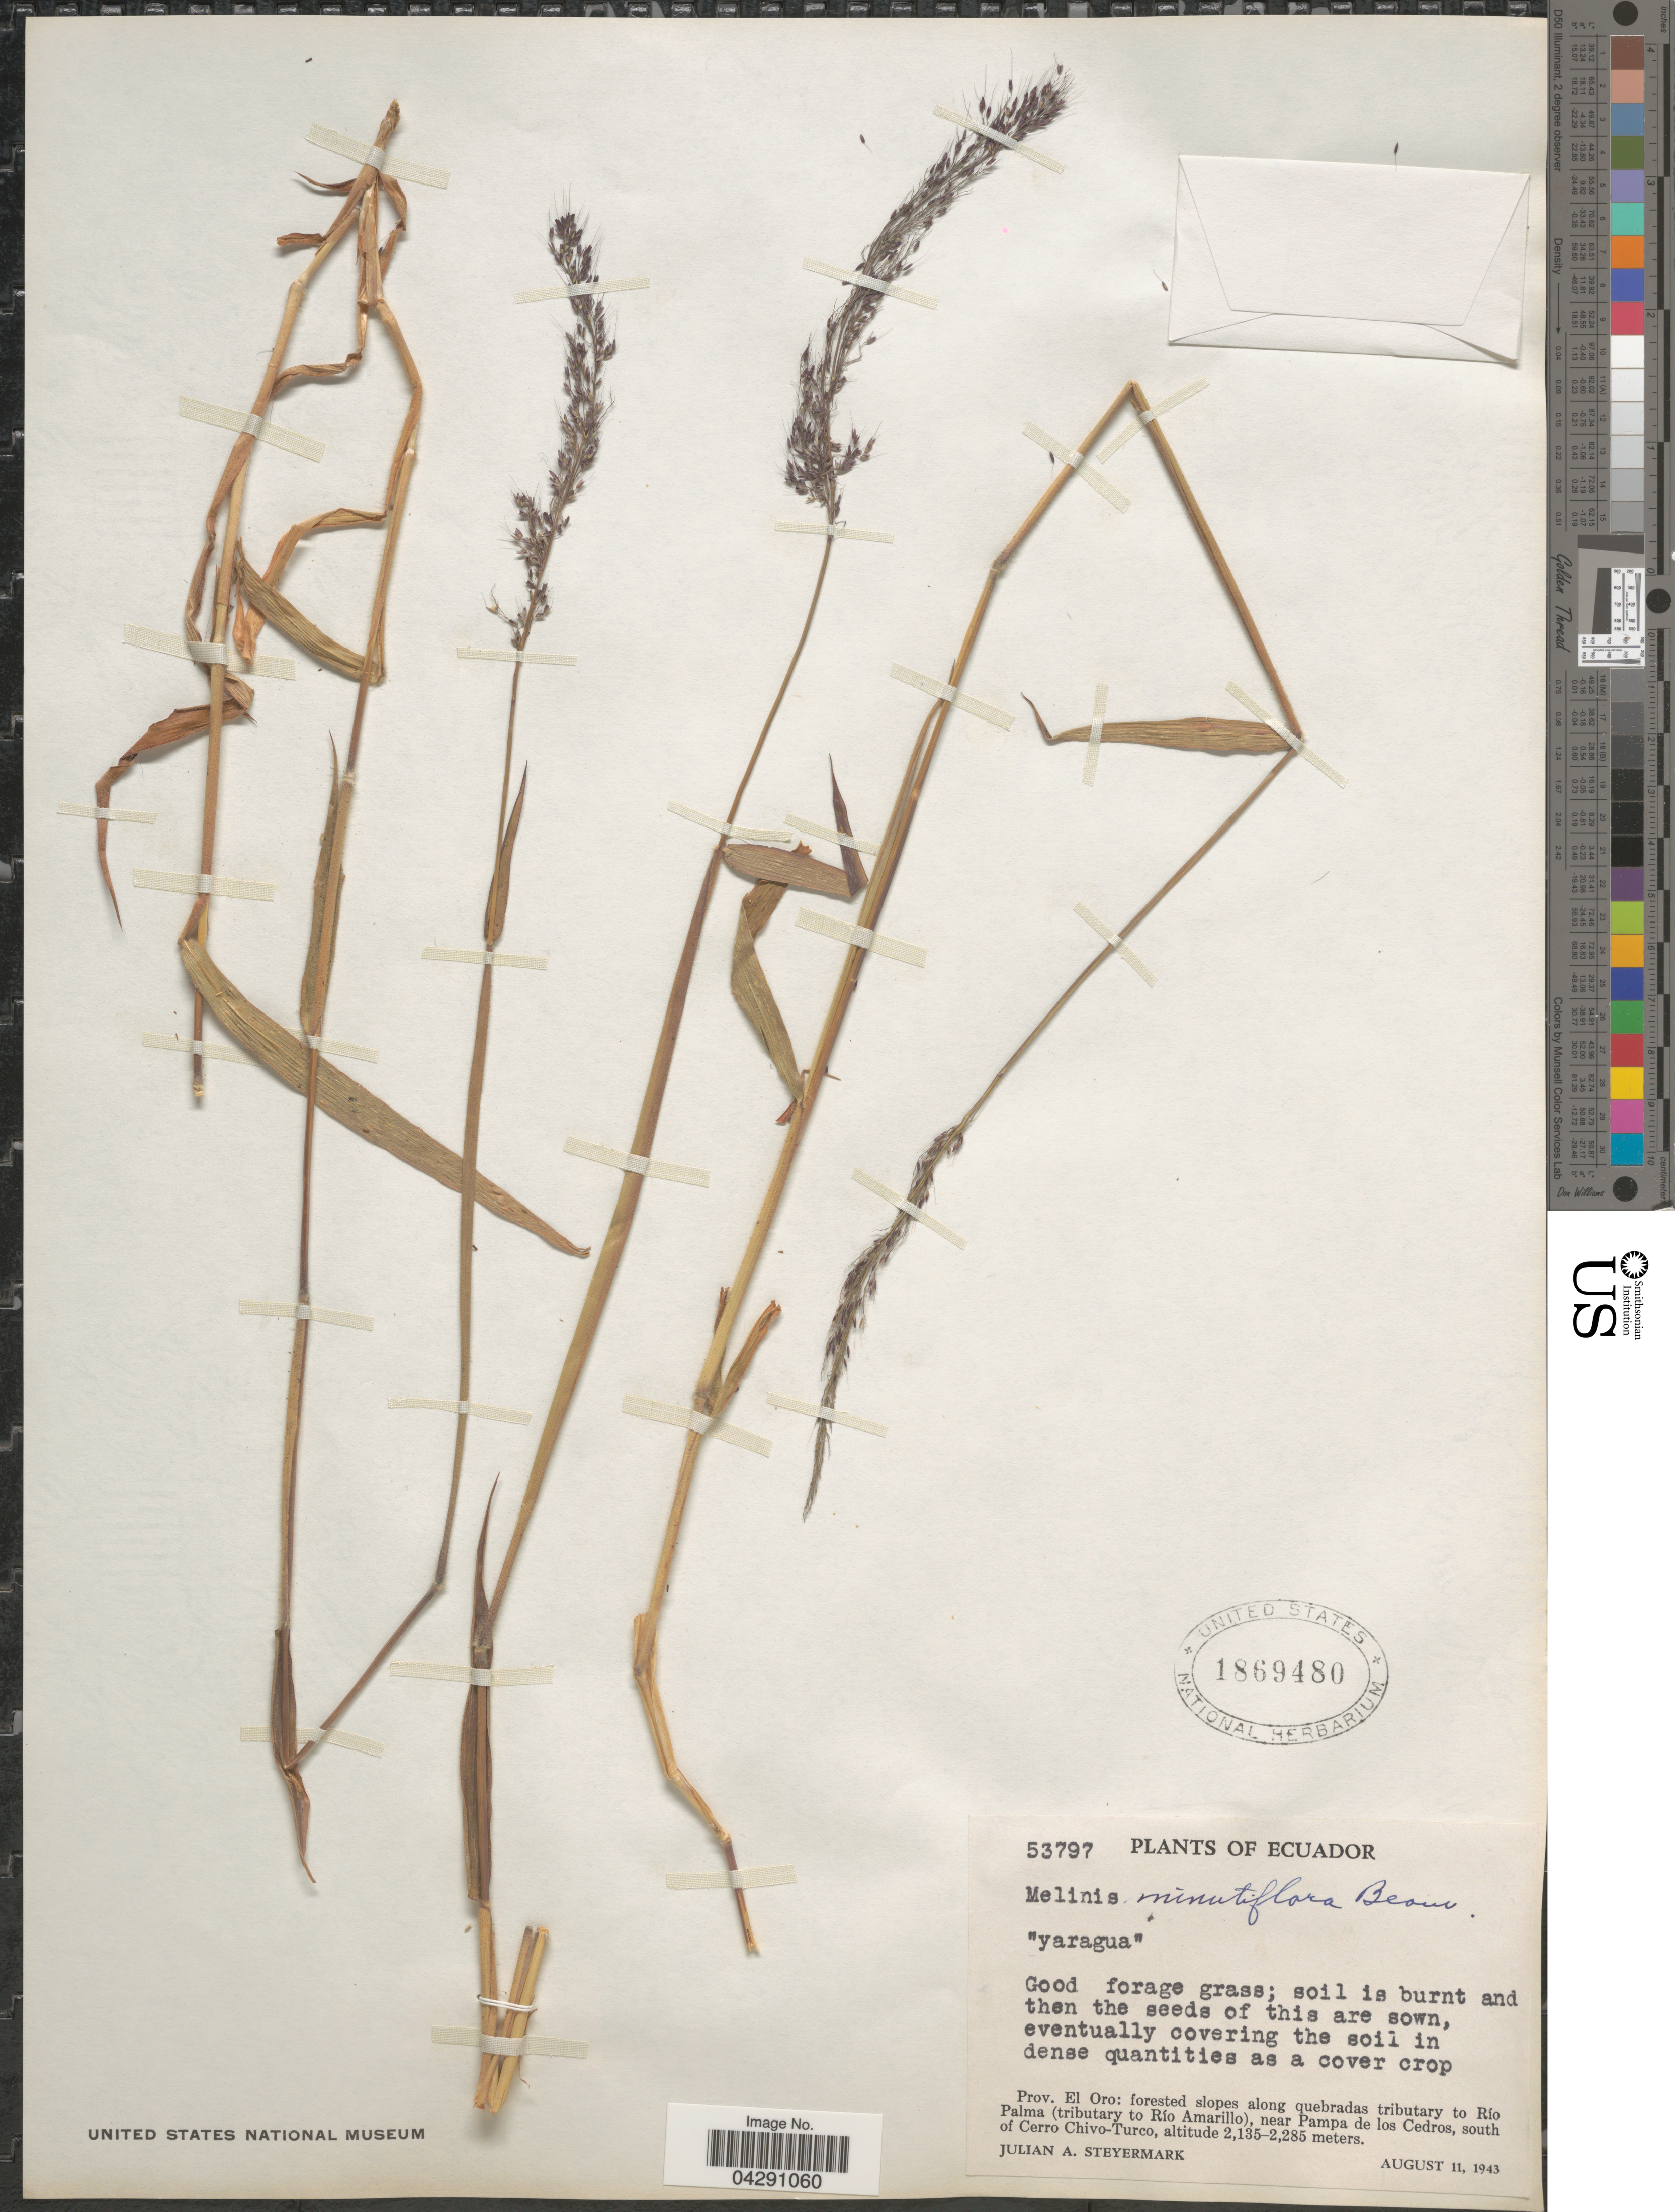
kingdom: Plantae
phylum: Tracheophyta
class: Liliopsida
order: Poales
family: Poaceae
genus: Melinis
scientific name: Melinis minutiflora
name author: P. Beauv.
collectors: J. Steyermark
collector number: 53797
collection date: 1943-08-11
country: Ecuador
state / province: El Oro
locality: Forested slopes along quebradas tributary to Río Palma (tributary to Río Amarillo), near Pampa de los Cedros, south of Cerro Chivo-Turco.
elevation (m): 2135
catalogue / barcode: US 1869480